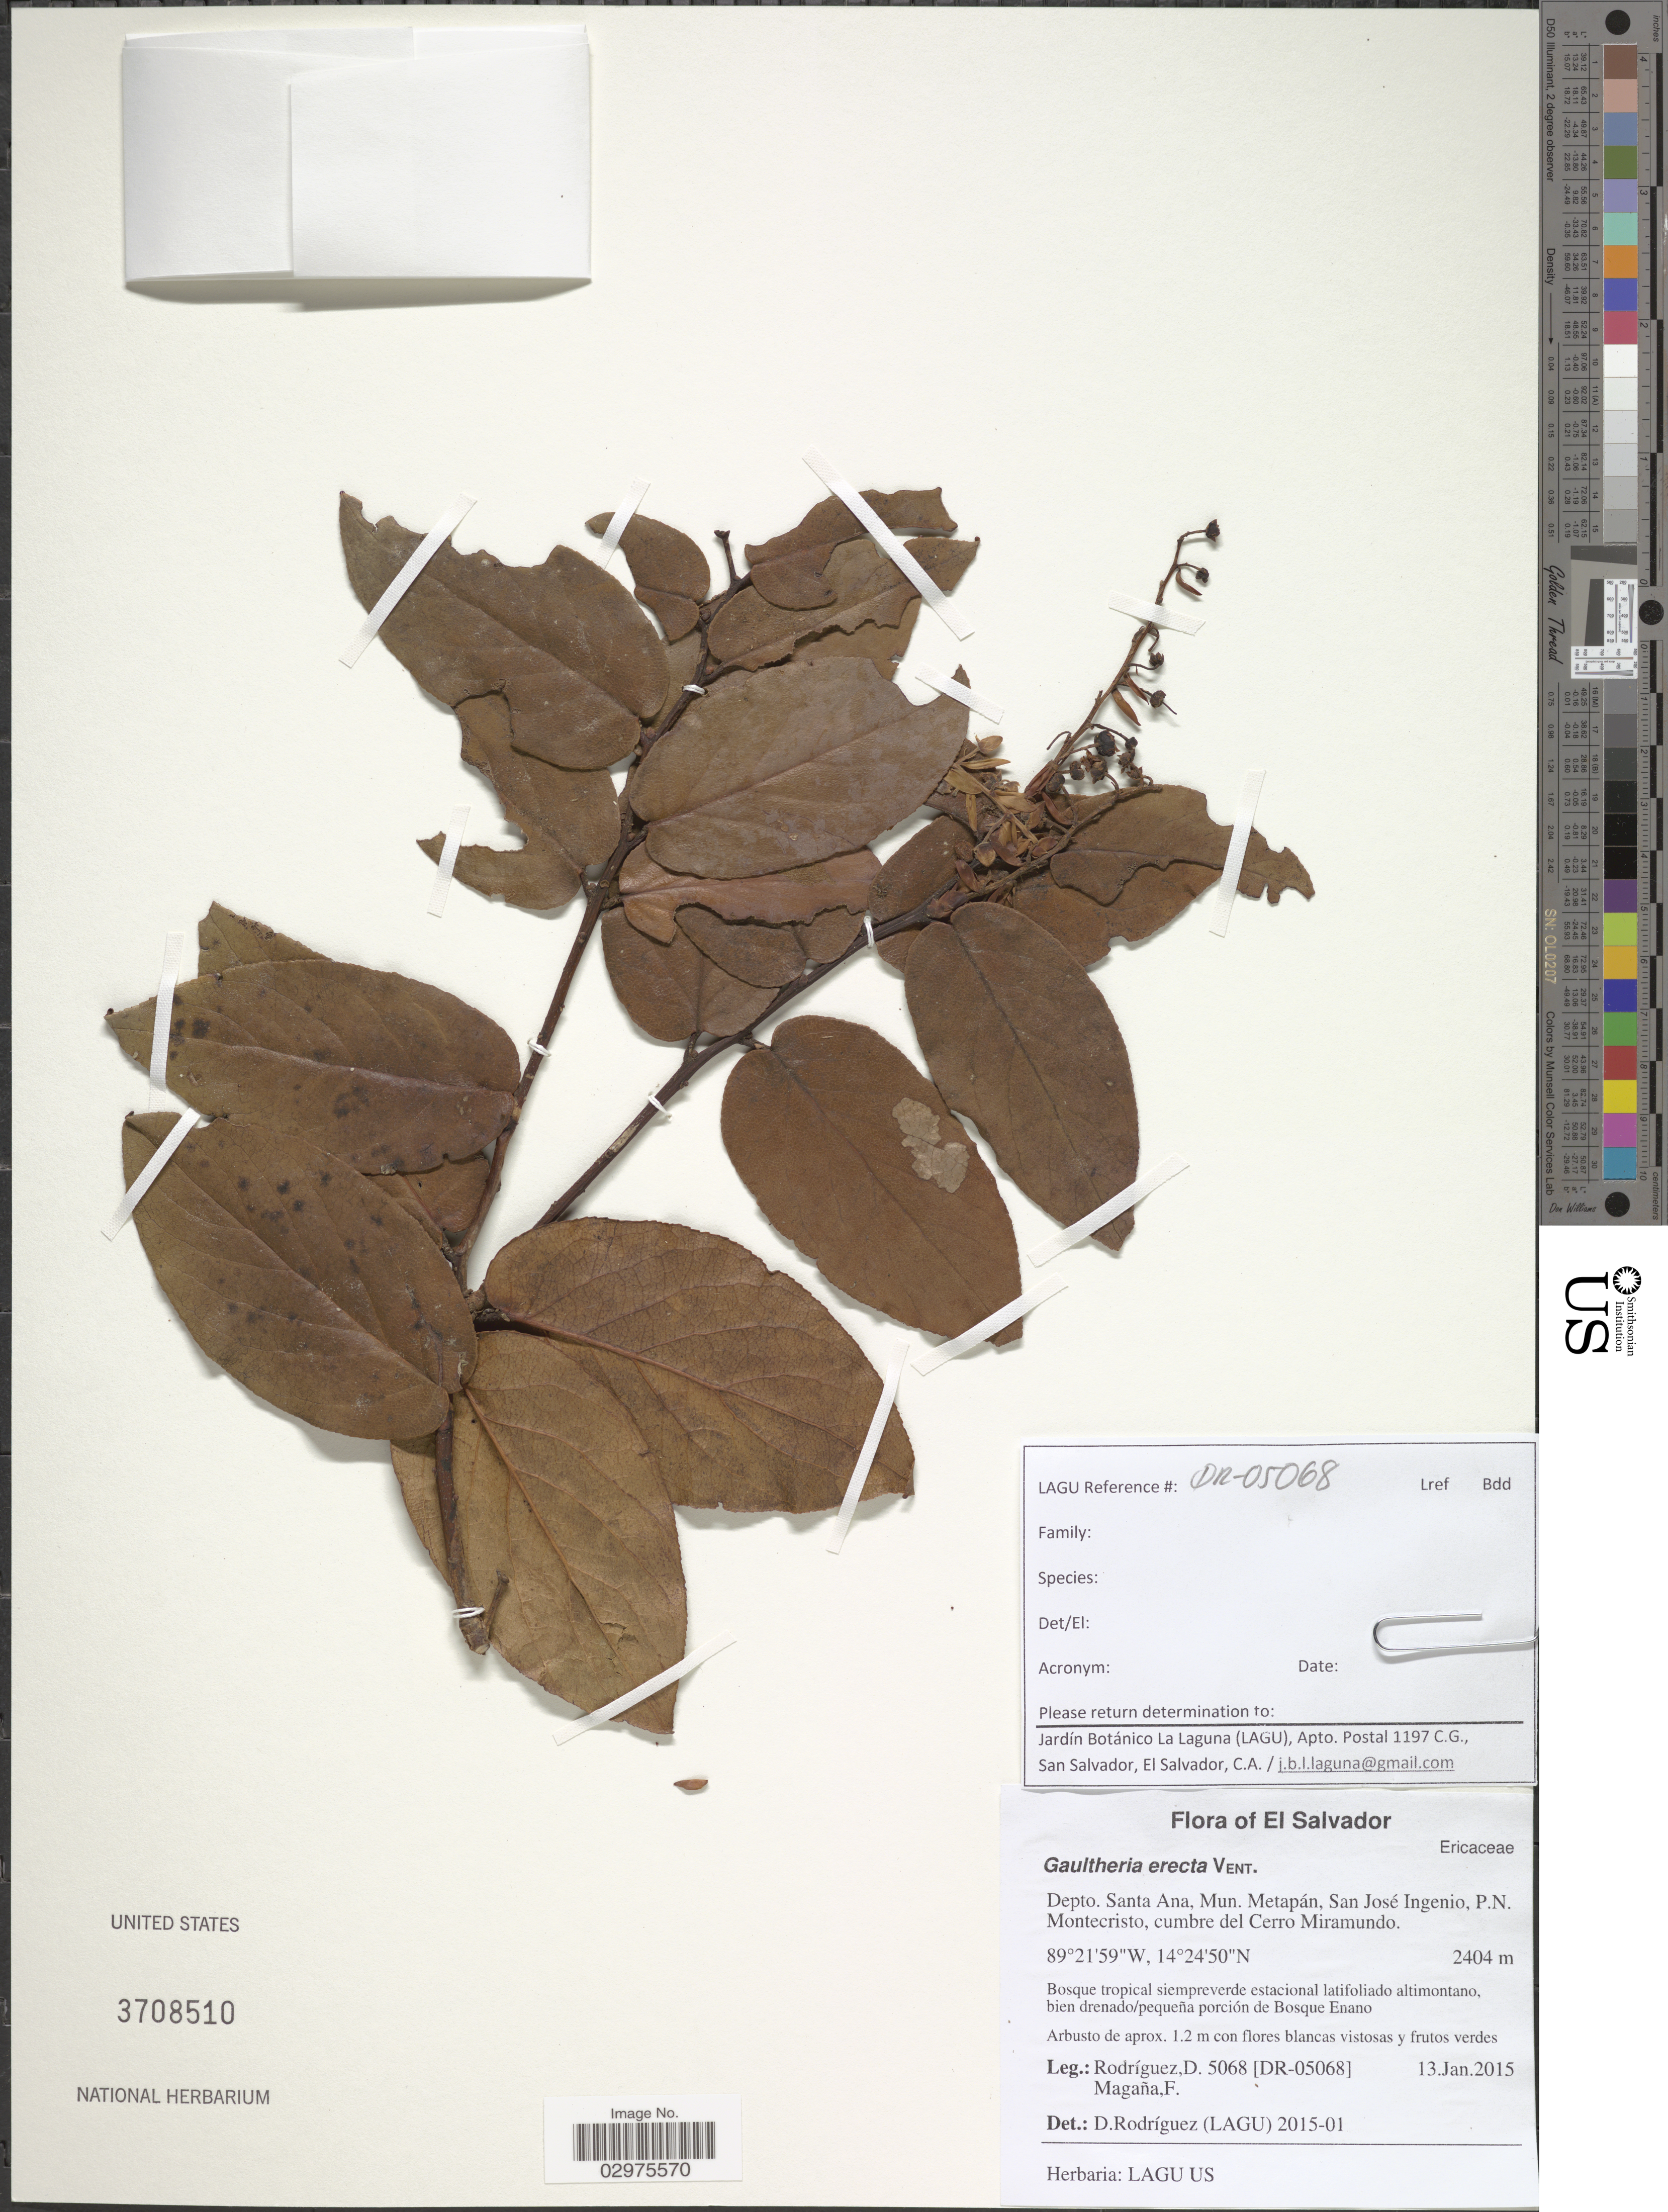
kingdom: Plantae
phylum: Tracheophyta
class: Magnoliopsida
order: Ericales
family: Ericaceae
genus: Gaultheria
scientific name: Gaultheria erecta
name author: Vent.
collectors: D. Rodriguez & F. Magaña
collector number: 5068 [DR-05068]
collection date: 2015-01-13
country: El Salvador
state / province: Santa Ana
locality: Depto. Santa Ana, Mun. Metapán, San José Ingenio, P.N. Montecristo, cumbre del Cerro Miramundo.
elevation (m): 2404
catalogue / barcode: US 3708510